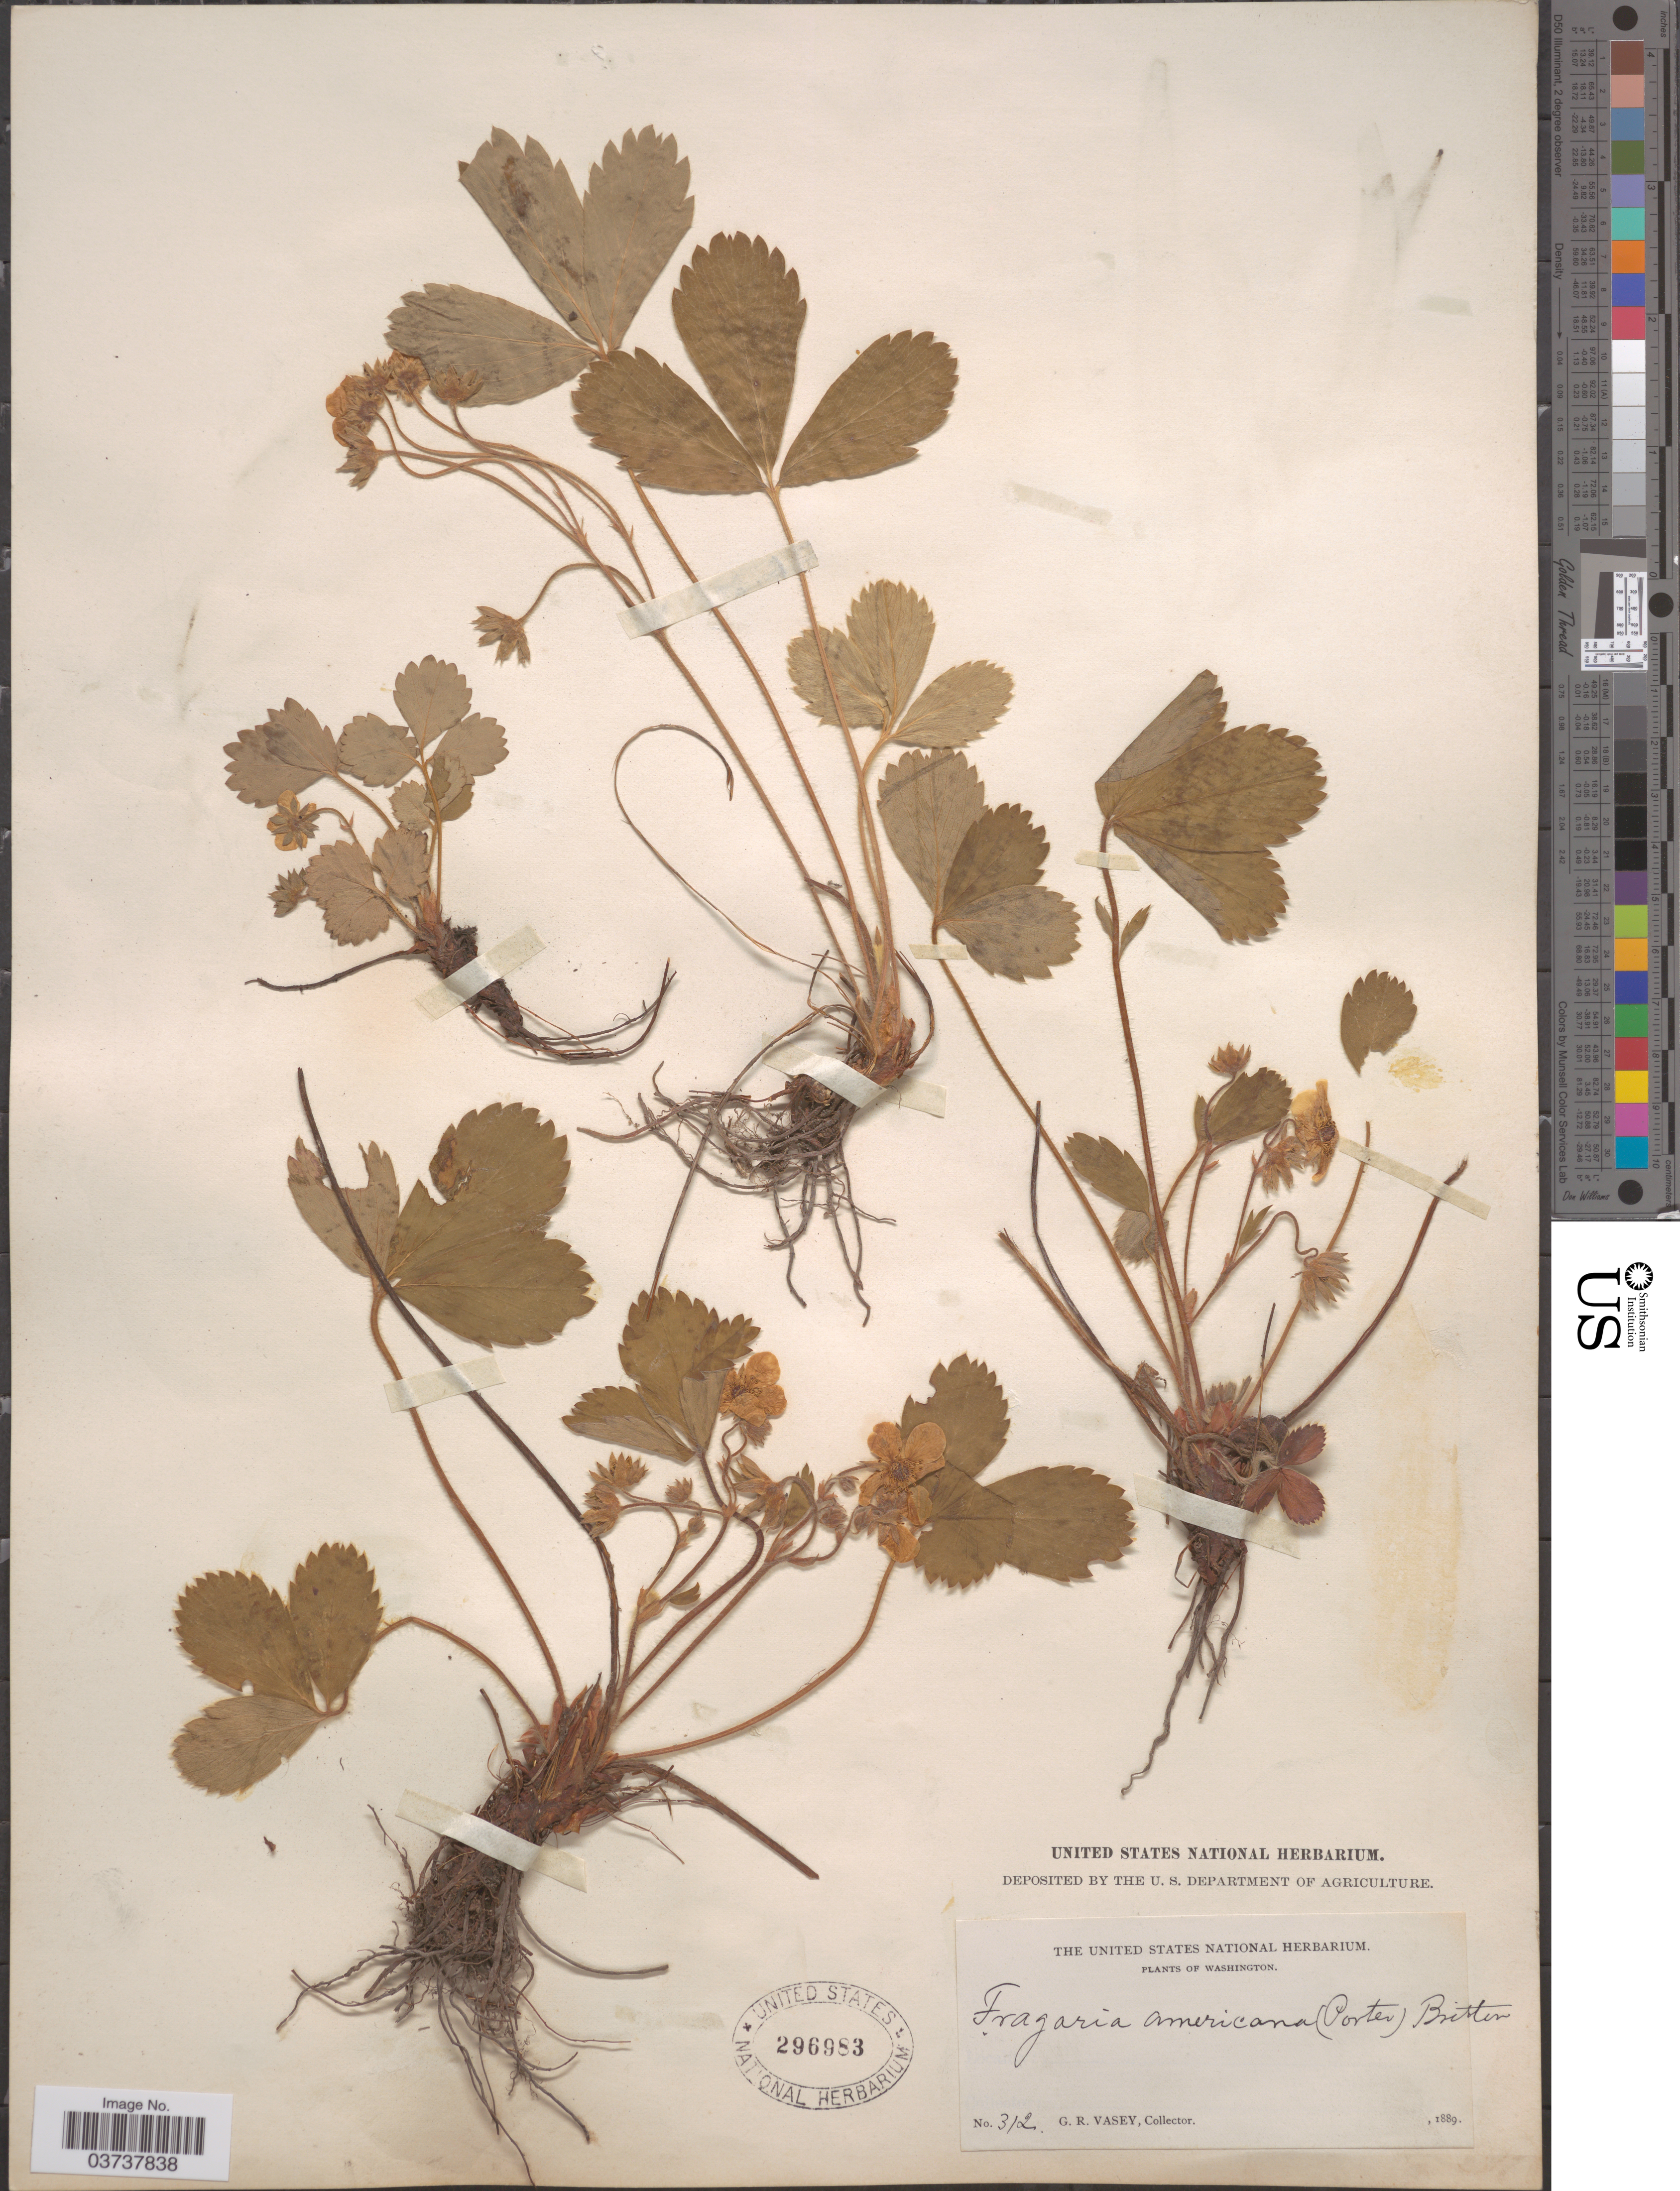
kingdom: Plantae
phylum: Tracheophyta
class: Magnoliopsida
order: Rosales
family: Rosaceae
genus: Fragaria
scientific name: Fragaria virginiana subsp. platypetala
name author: (Rydb.) Staudt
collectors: G. R. Vasey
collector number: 312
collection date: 1889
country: United States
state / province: Washington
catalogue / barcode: US 296983